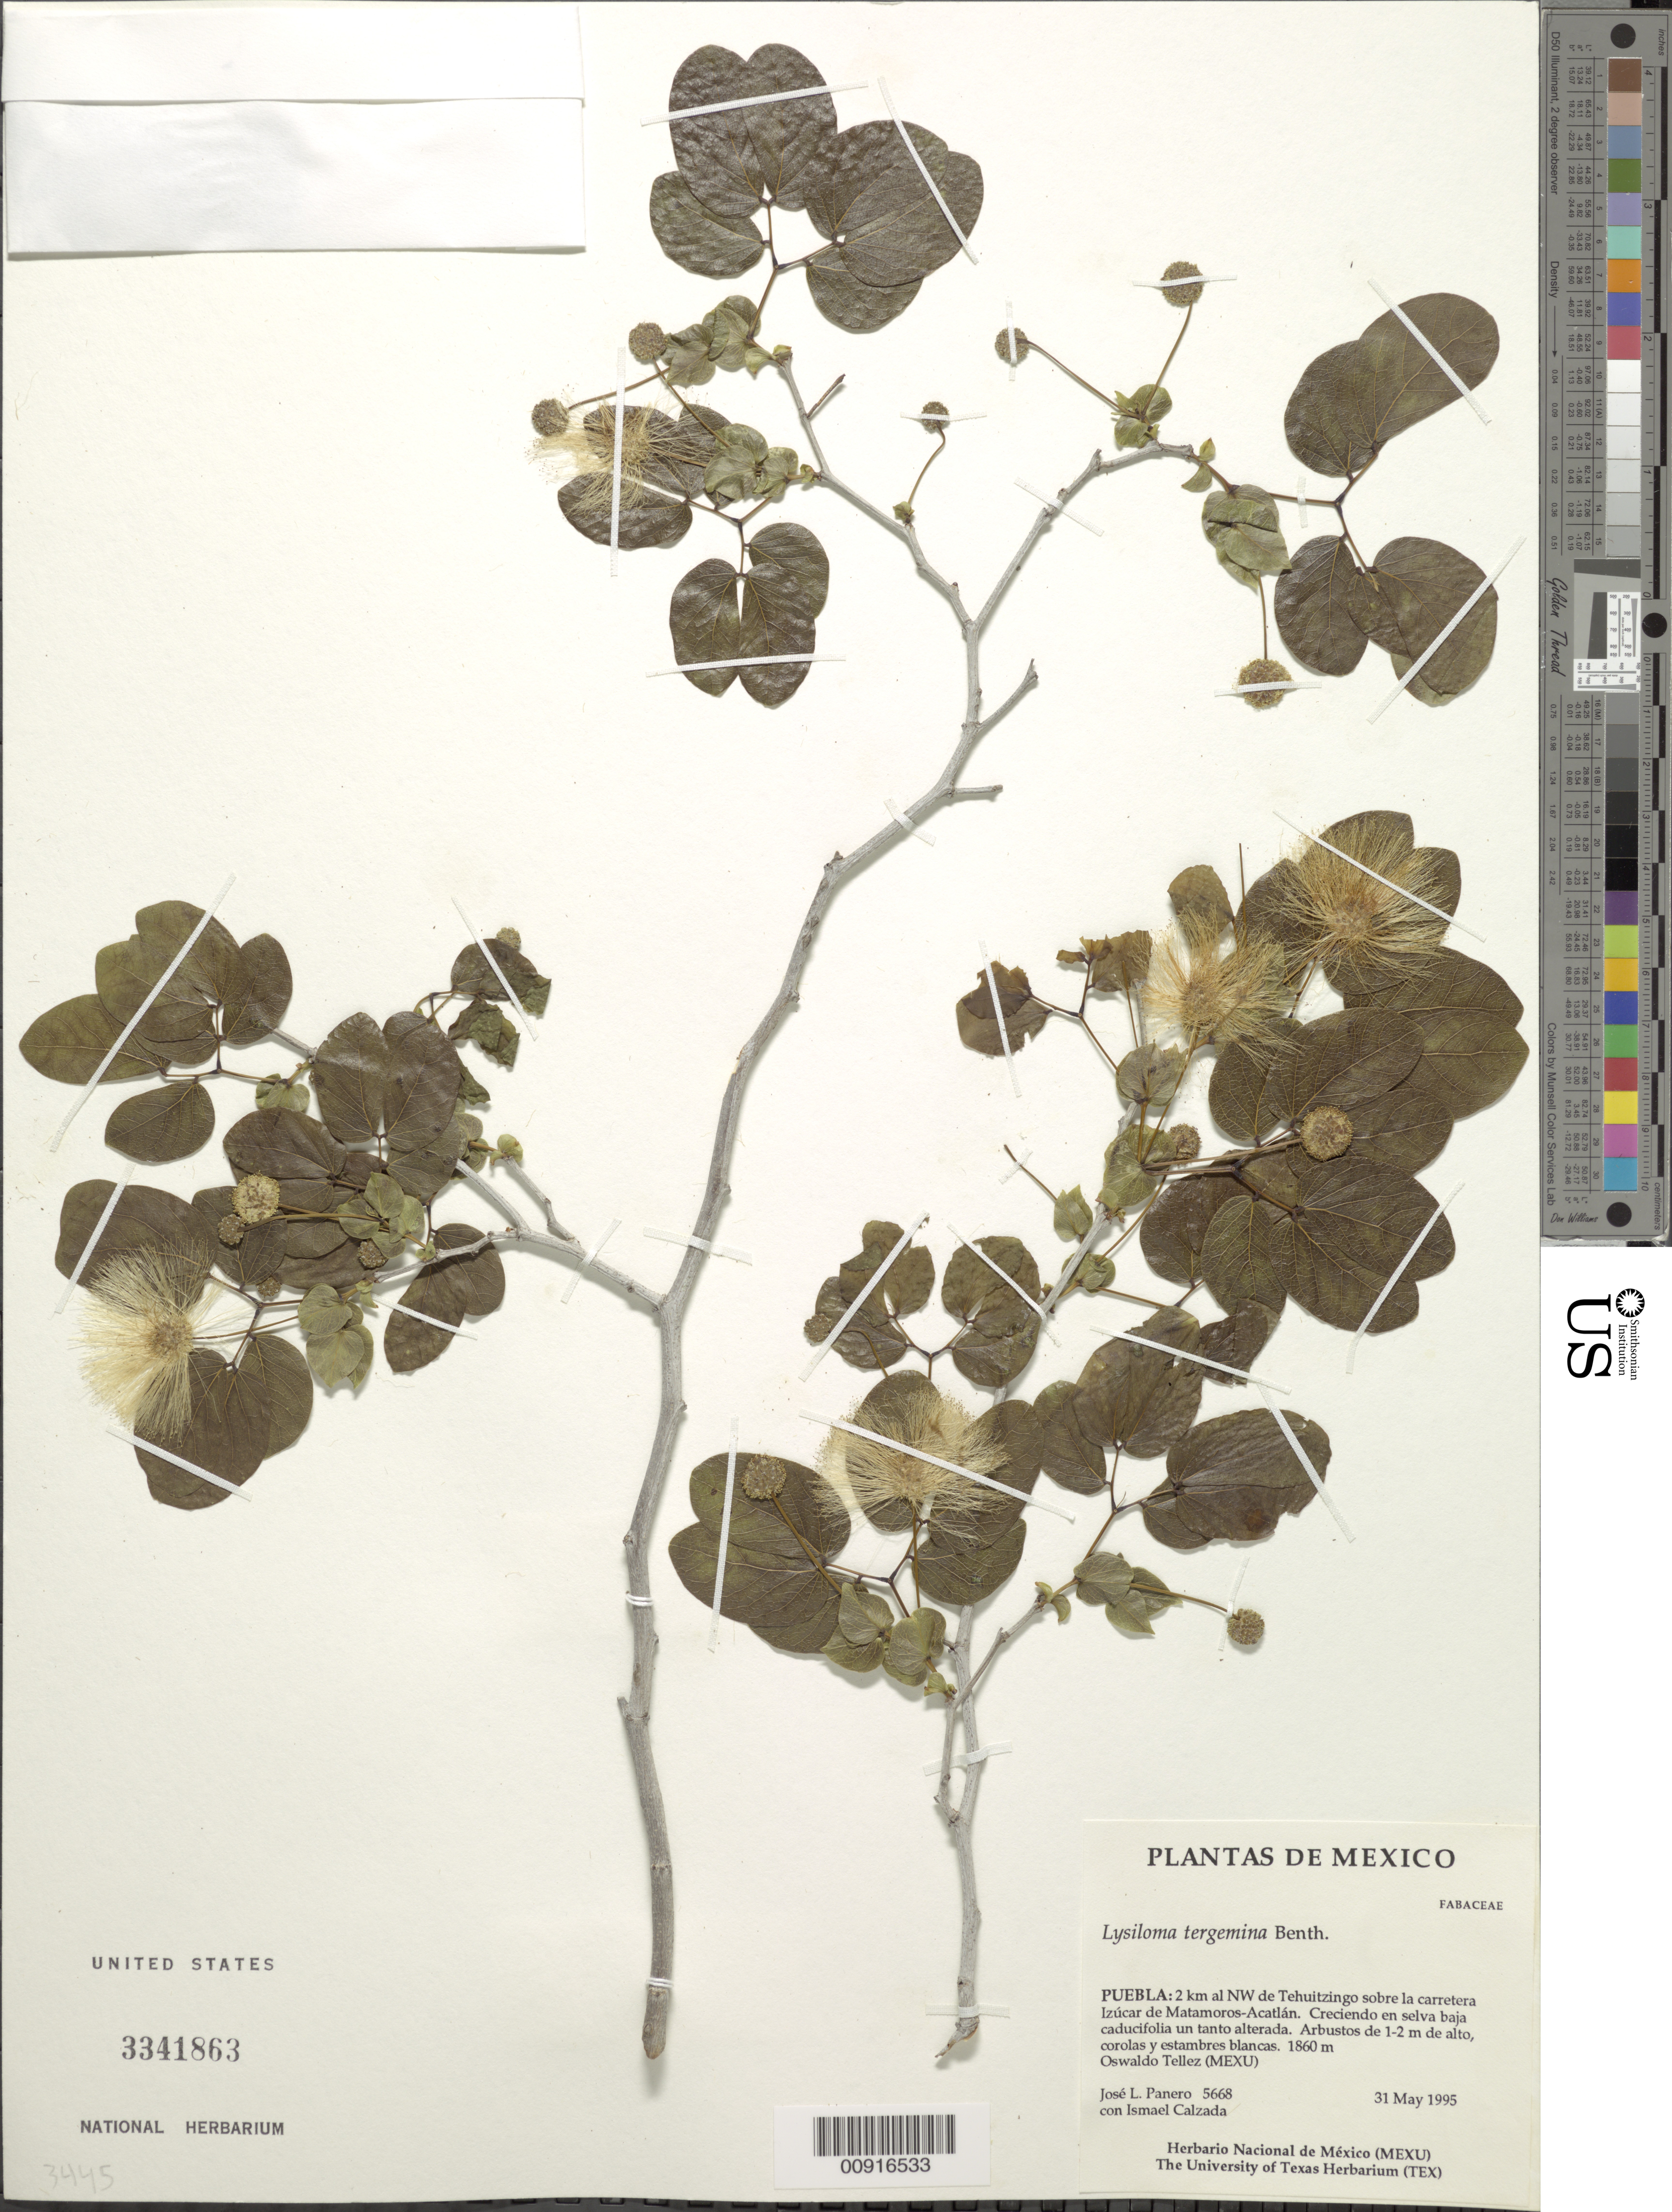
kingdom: Plantae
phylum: Tracheophyta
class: Magnoliopsida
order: Fabales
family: Fabaceae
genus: Lysiloma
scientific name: Lysiloma tergeminum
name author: Benth.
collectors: J. L. Panero & I. Calzada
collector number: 5668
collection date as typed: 31 May 1995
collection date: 1995-05-31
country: Mexico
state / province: Puebla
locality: Puebla: 2 km. al NW de Tehuitzingo sobre la carretera Izúcar de Matamoros - Acatlán.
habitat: Creciendo en selva baja caducifolia un tanto alterada.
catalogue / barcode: US 3341863